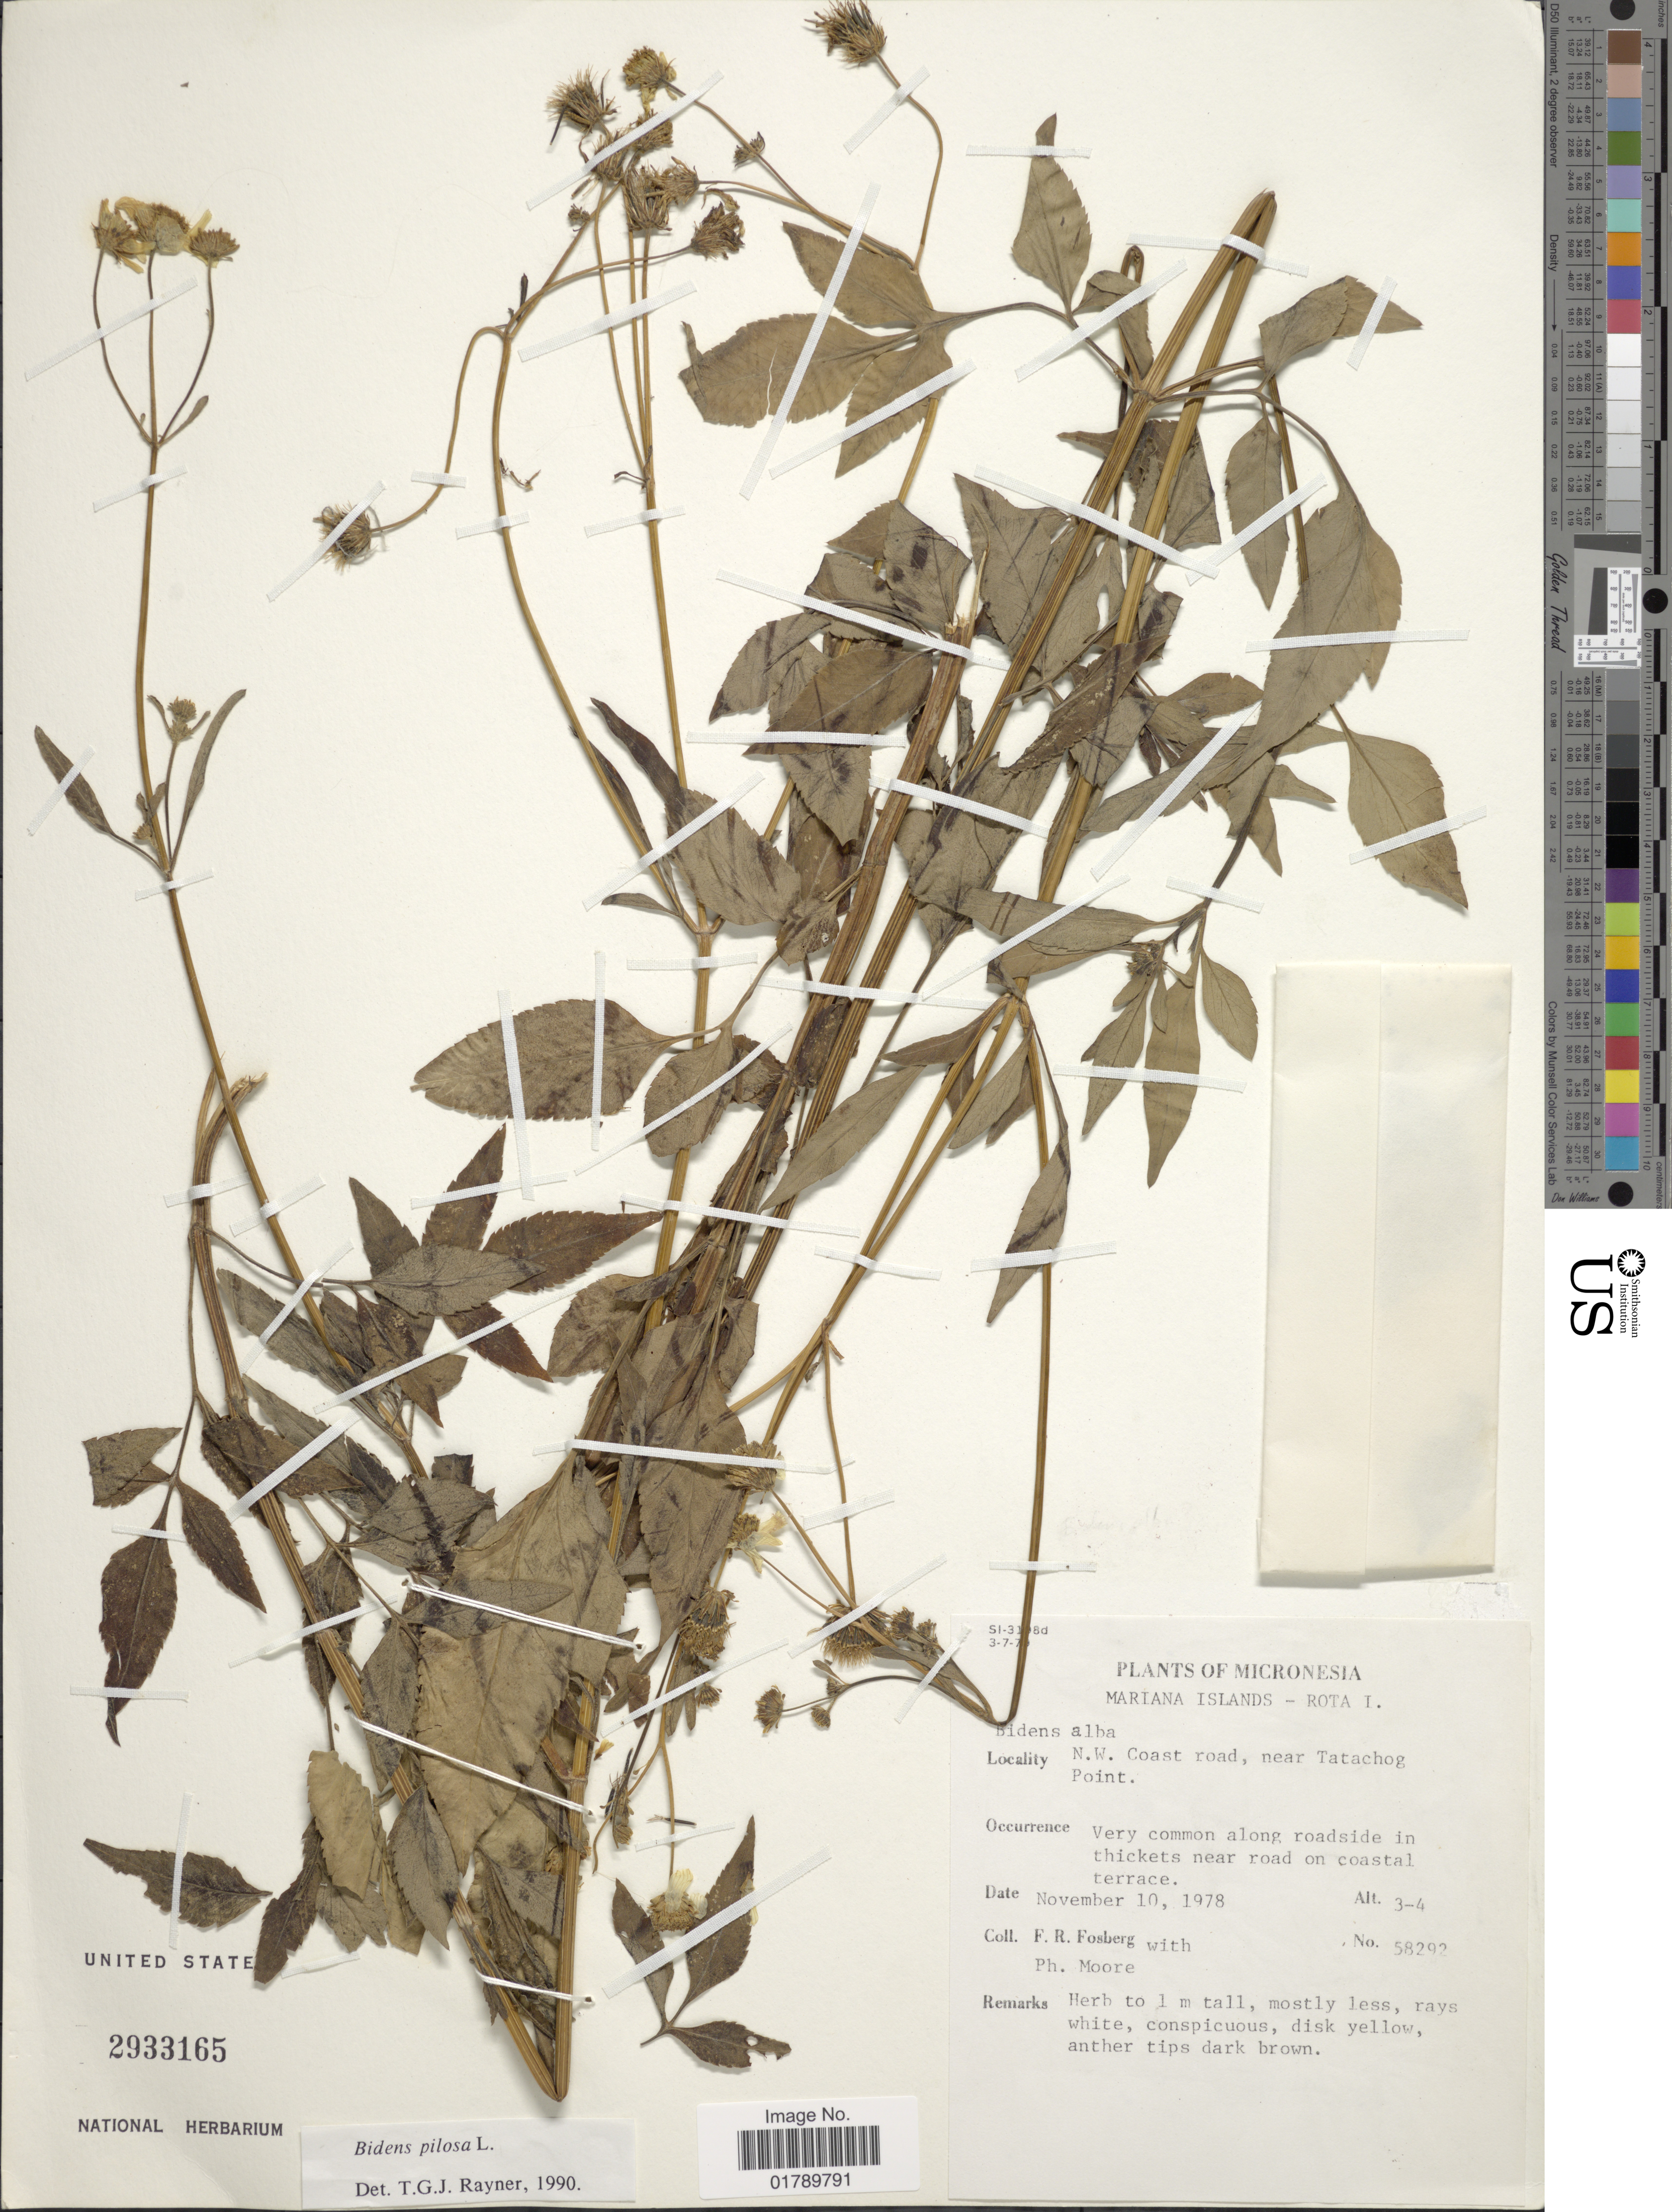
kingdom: Plantae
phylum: Tracheophyta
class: Magnoliopsida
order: Asterales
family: Asteraceae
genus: Bidens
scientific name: Bidens pilosa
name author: L.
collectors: F. R. Fosberg & P. Moore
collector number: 58292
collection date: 1978-11-10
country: Northern Mariana Islands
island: Rota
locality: Rota I. N. W. Coast road, near Tatachog Point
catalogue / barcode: US 2933165